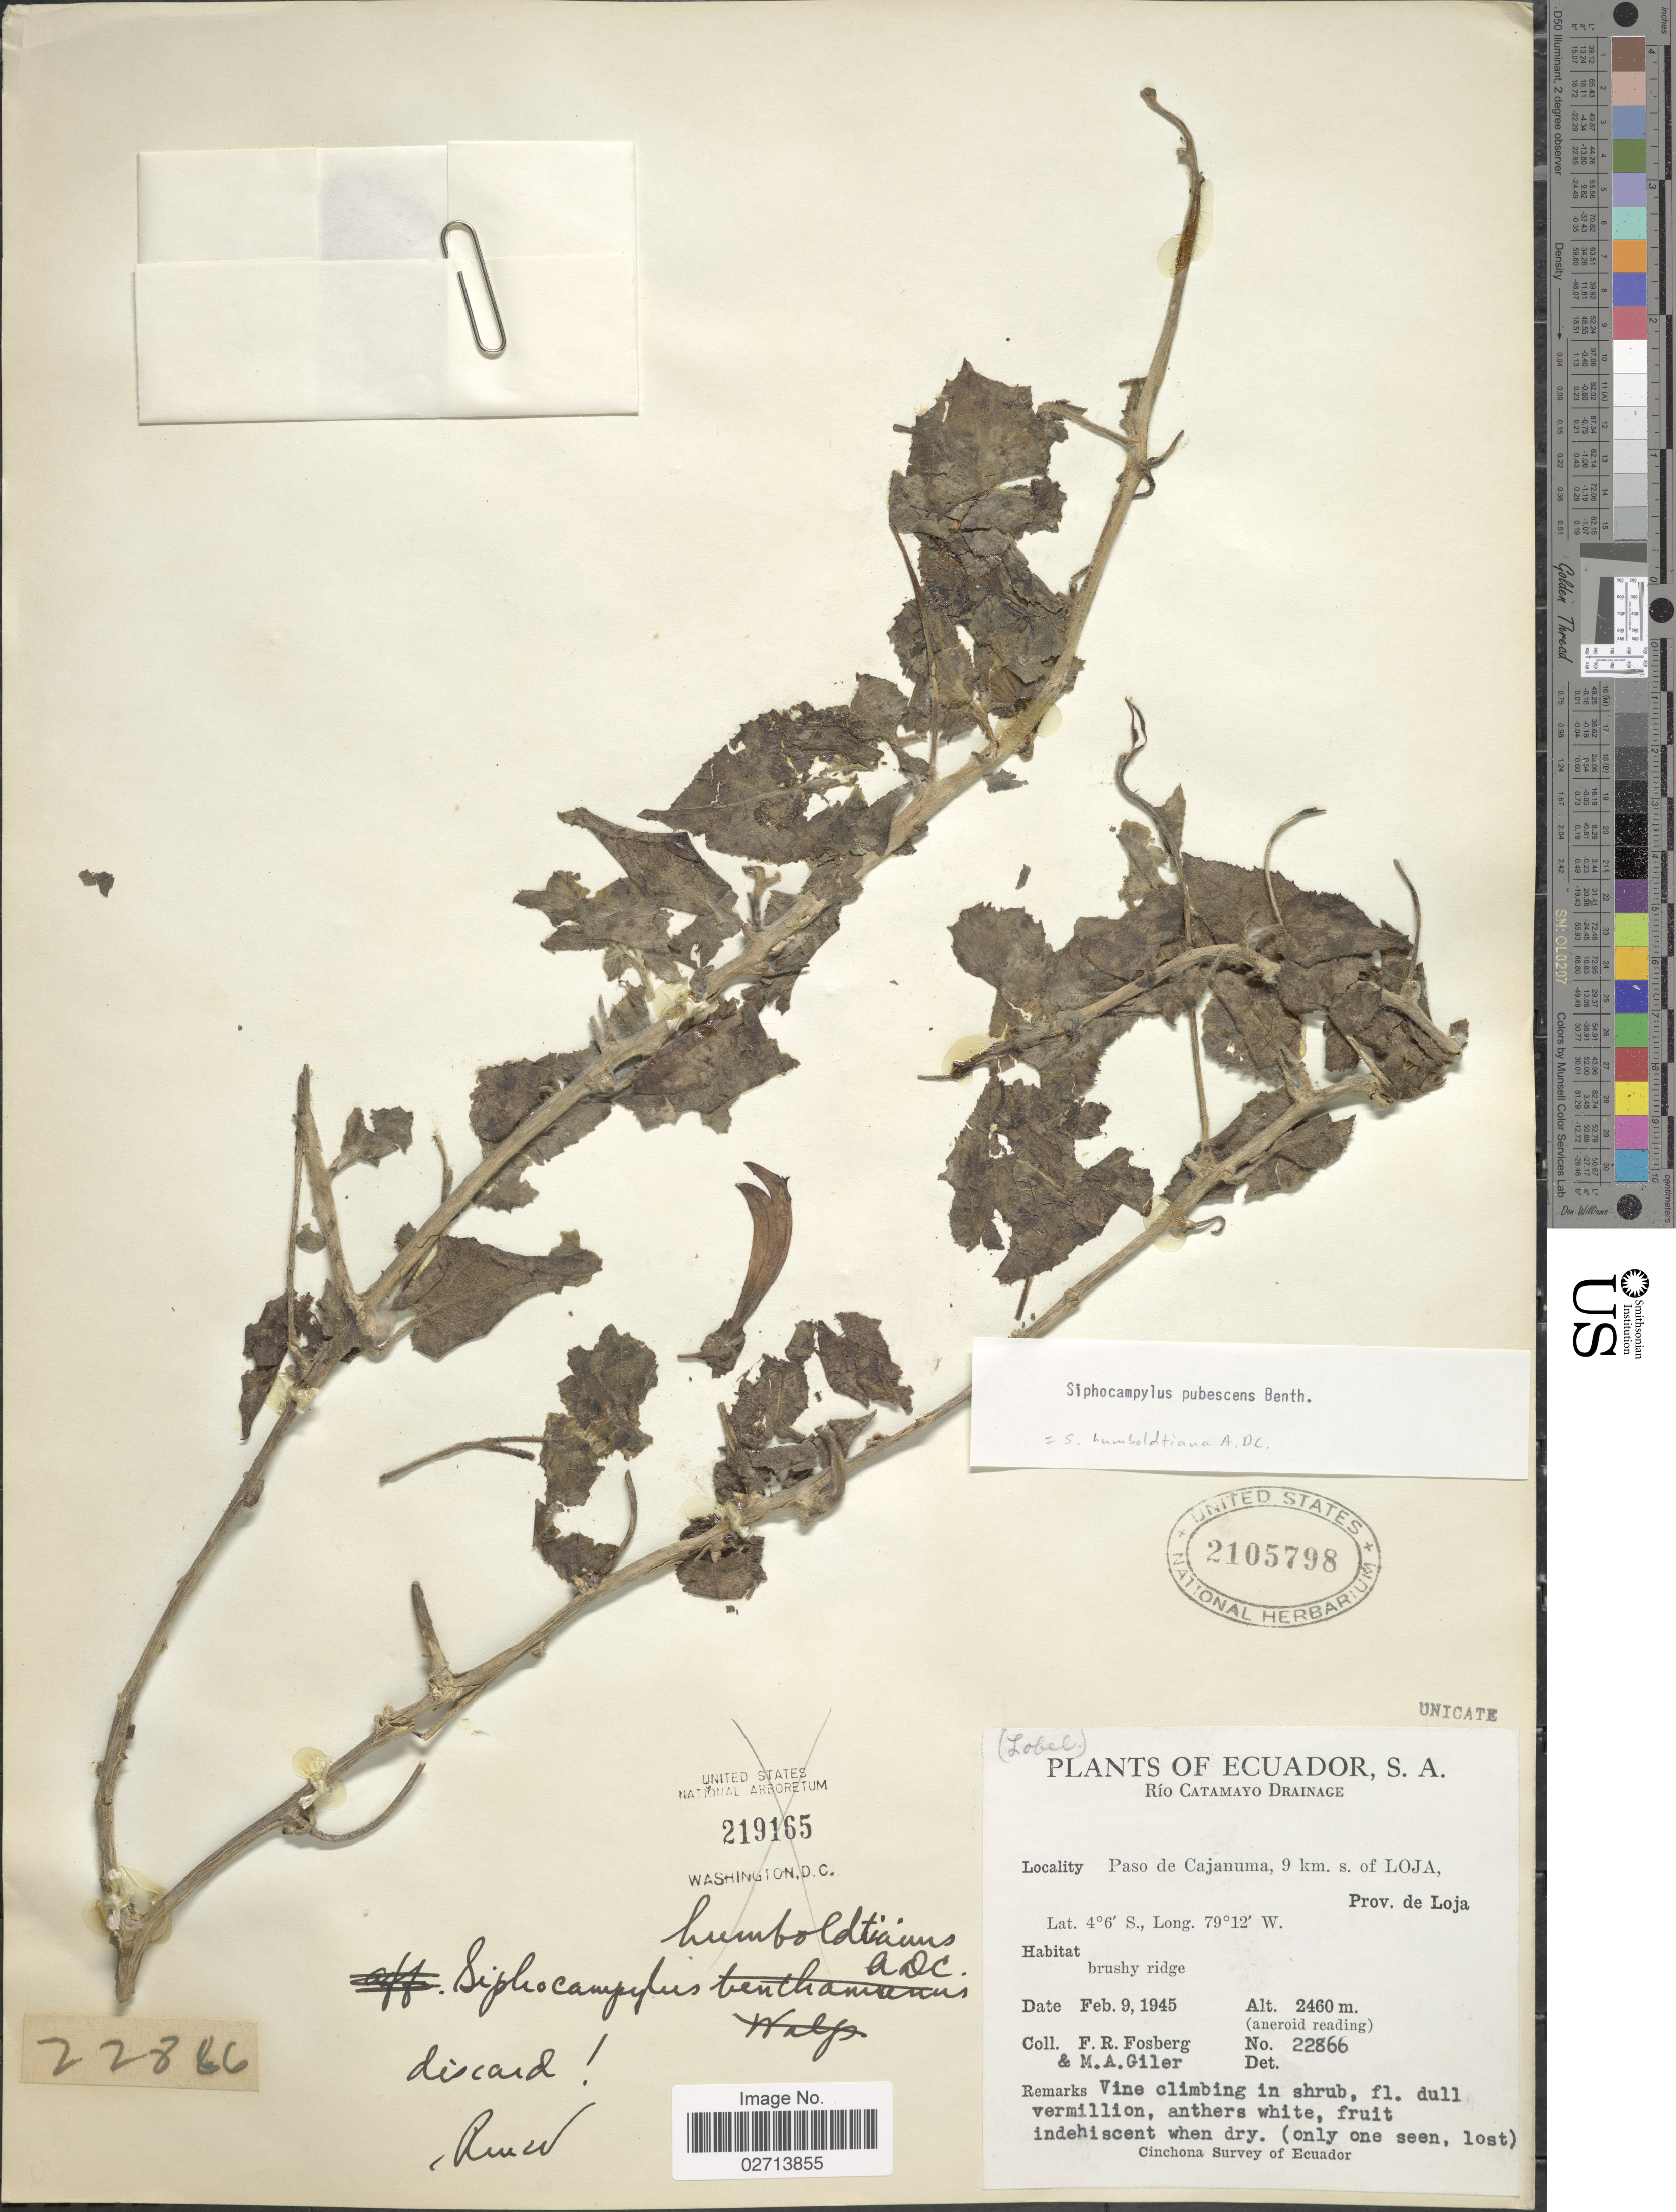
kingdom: Plantae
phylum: Tracheophyta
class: Magnoliopsida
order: Asterales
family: Campanulaceae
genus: Siphocampylus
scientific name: Siphocampylus humboldtianus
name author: A. DC.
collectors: F. R. Fosberg & M. Giler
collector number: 22866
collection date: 1945-02-09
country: Ecuador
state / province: Loja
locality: Río Catamayo Drainage, paso de Cajanuma, 9 km s. of Loja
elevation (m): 2460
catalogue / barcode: US 2105798